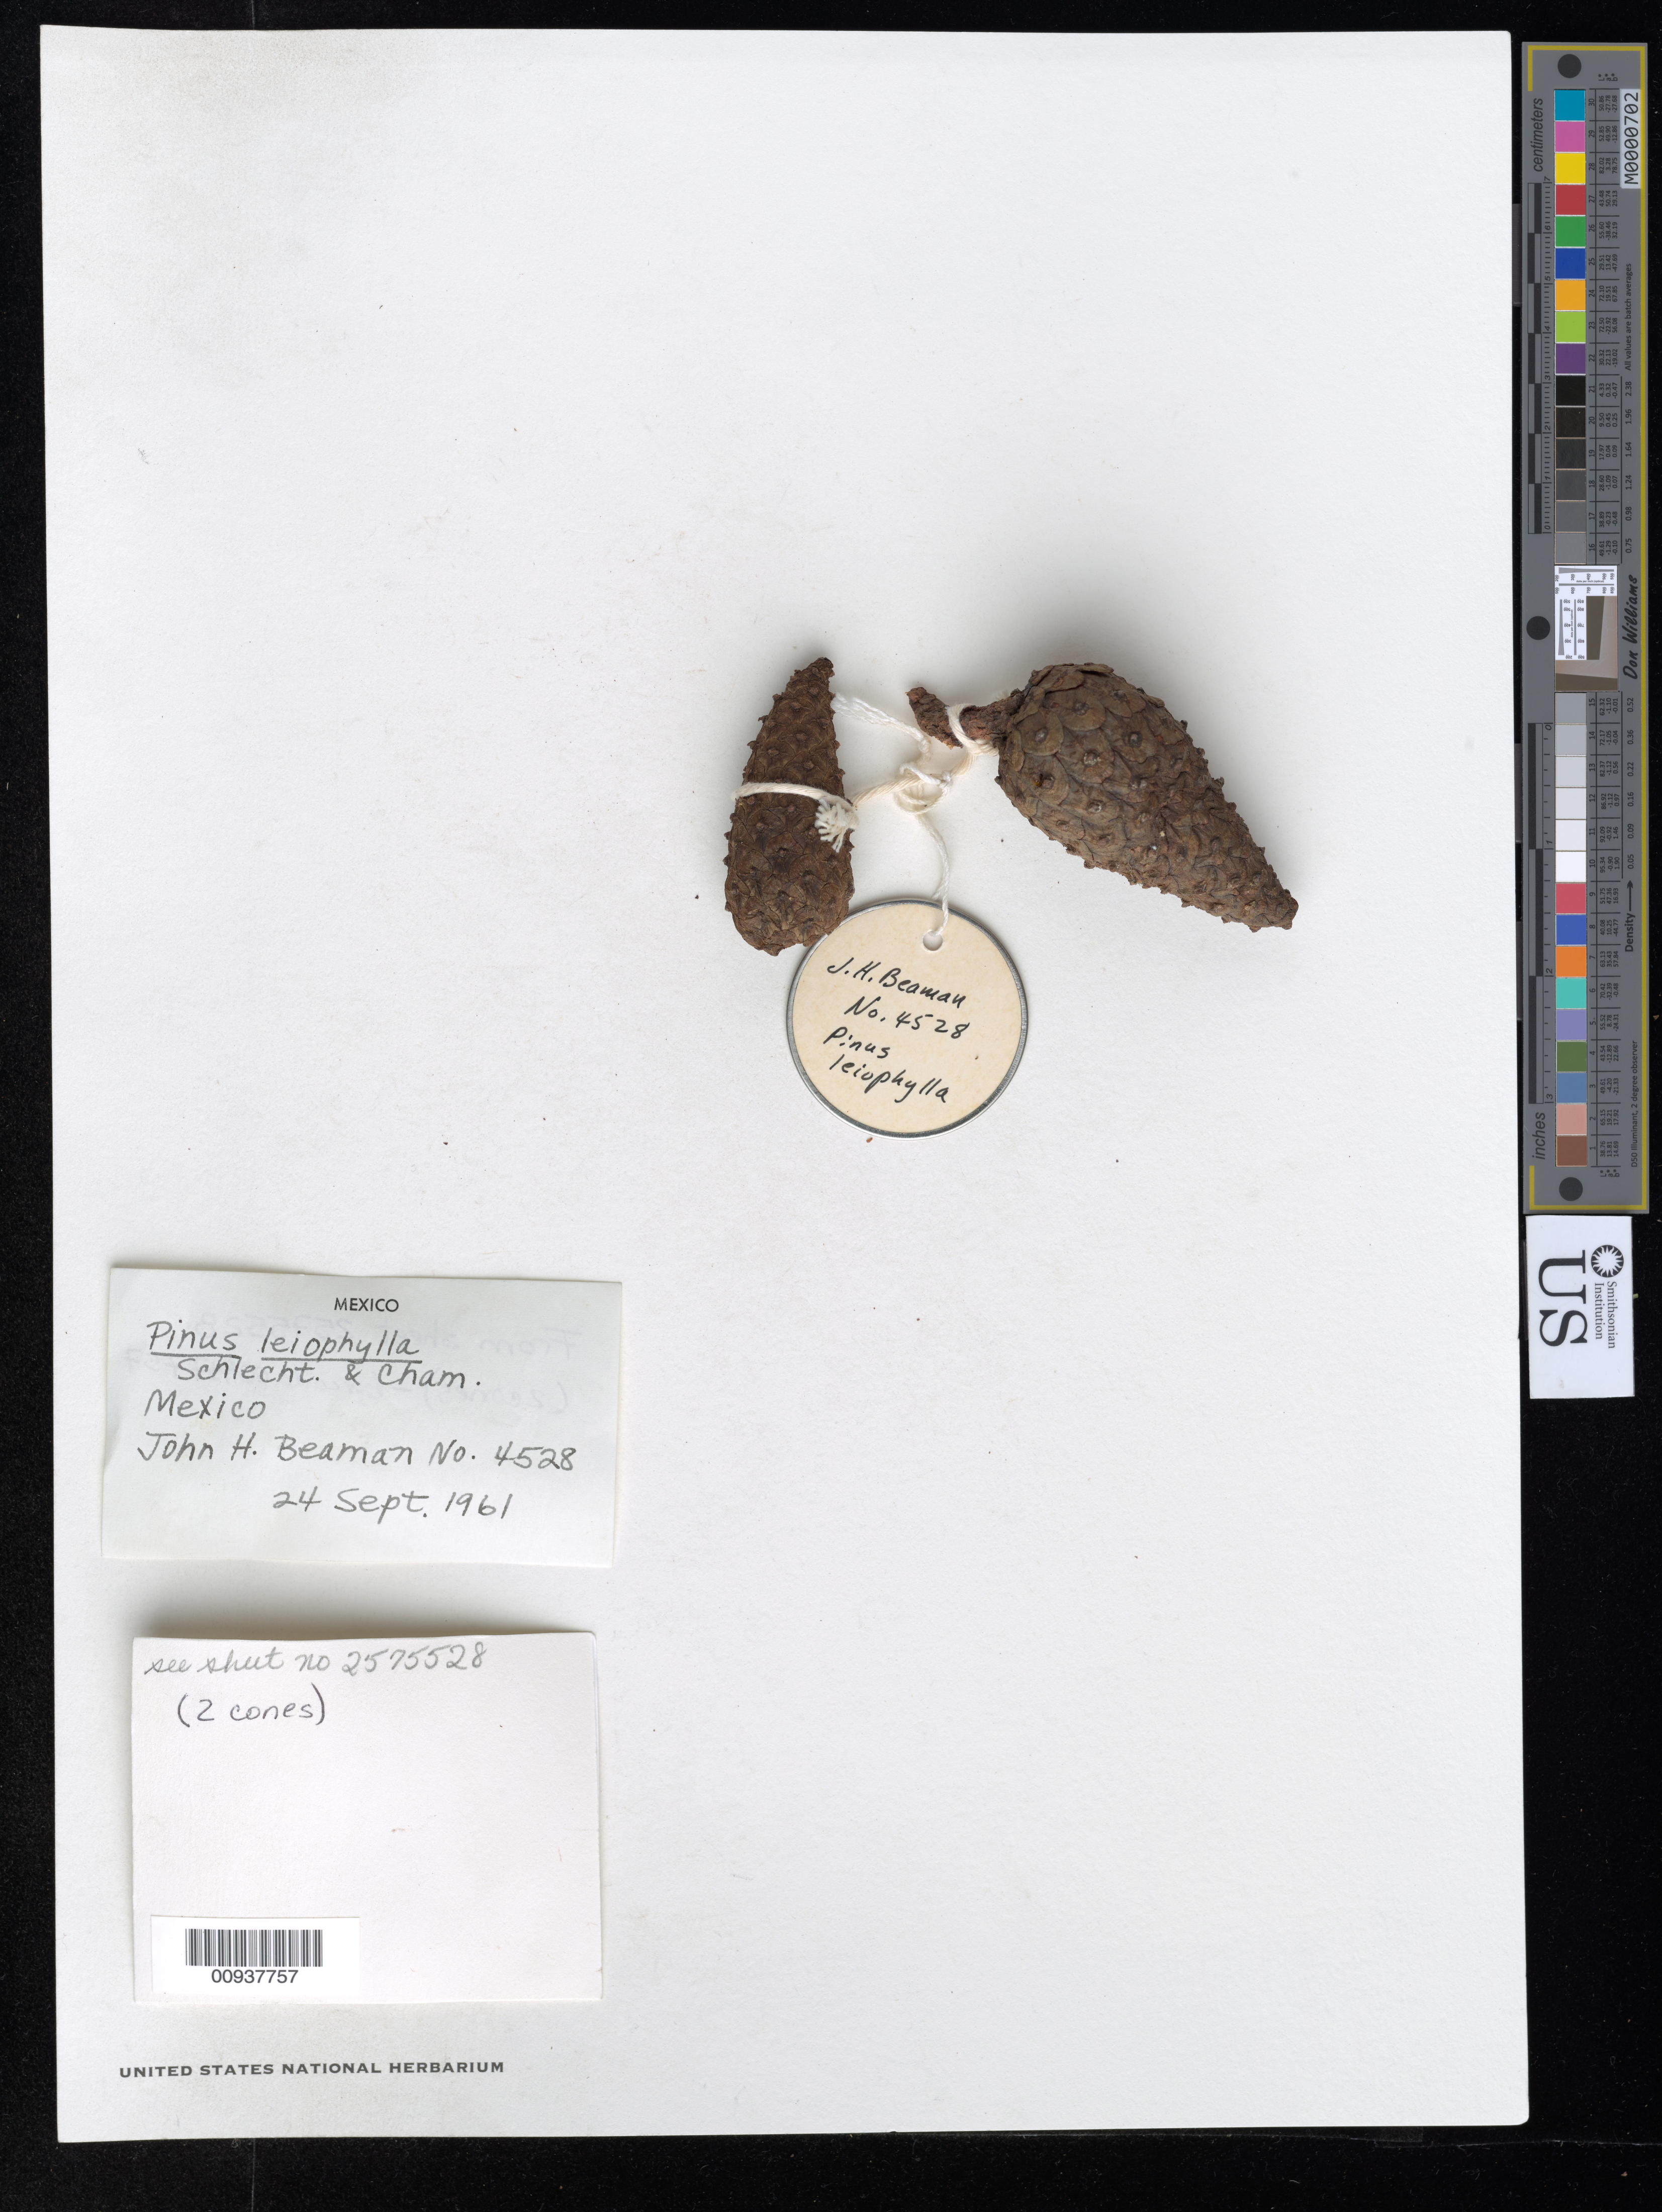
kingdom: Plantae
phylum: Tracheophyta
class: Pinopsida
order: Pinales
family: Pinaceae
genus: Pinus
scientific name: Pinus leiophylla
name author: Schiede ex Schltdl. & Cham.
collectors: J. H. Beaman & J. Andrésen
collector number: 4528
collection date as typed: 24 Sep 1961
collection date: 1961-09-24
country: Mexico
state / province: México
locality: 10 kms. North of Tenancingo.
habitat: On edge of steep bank.